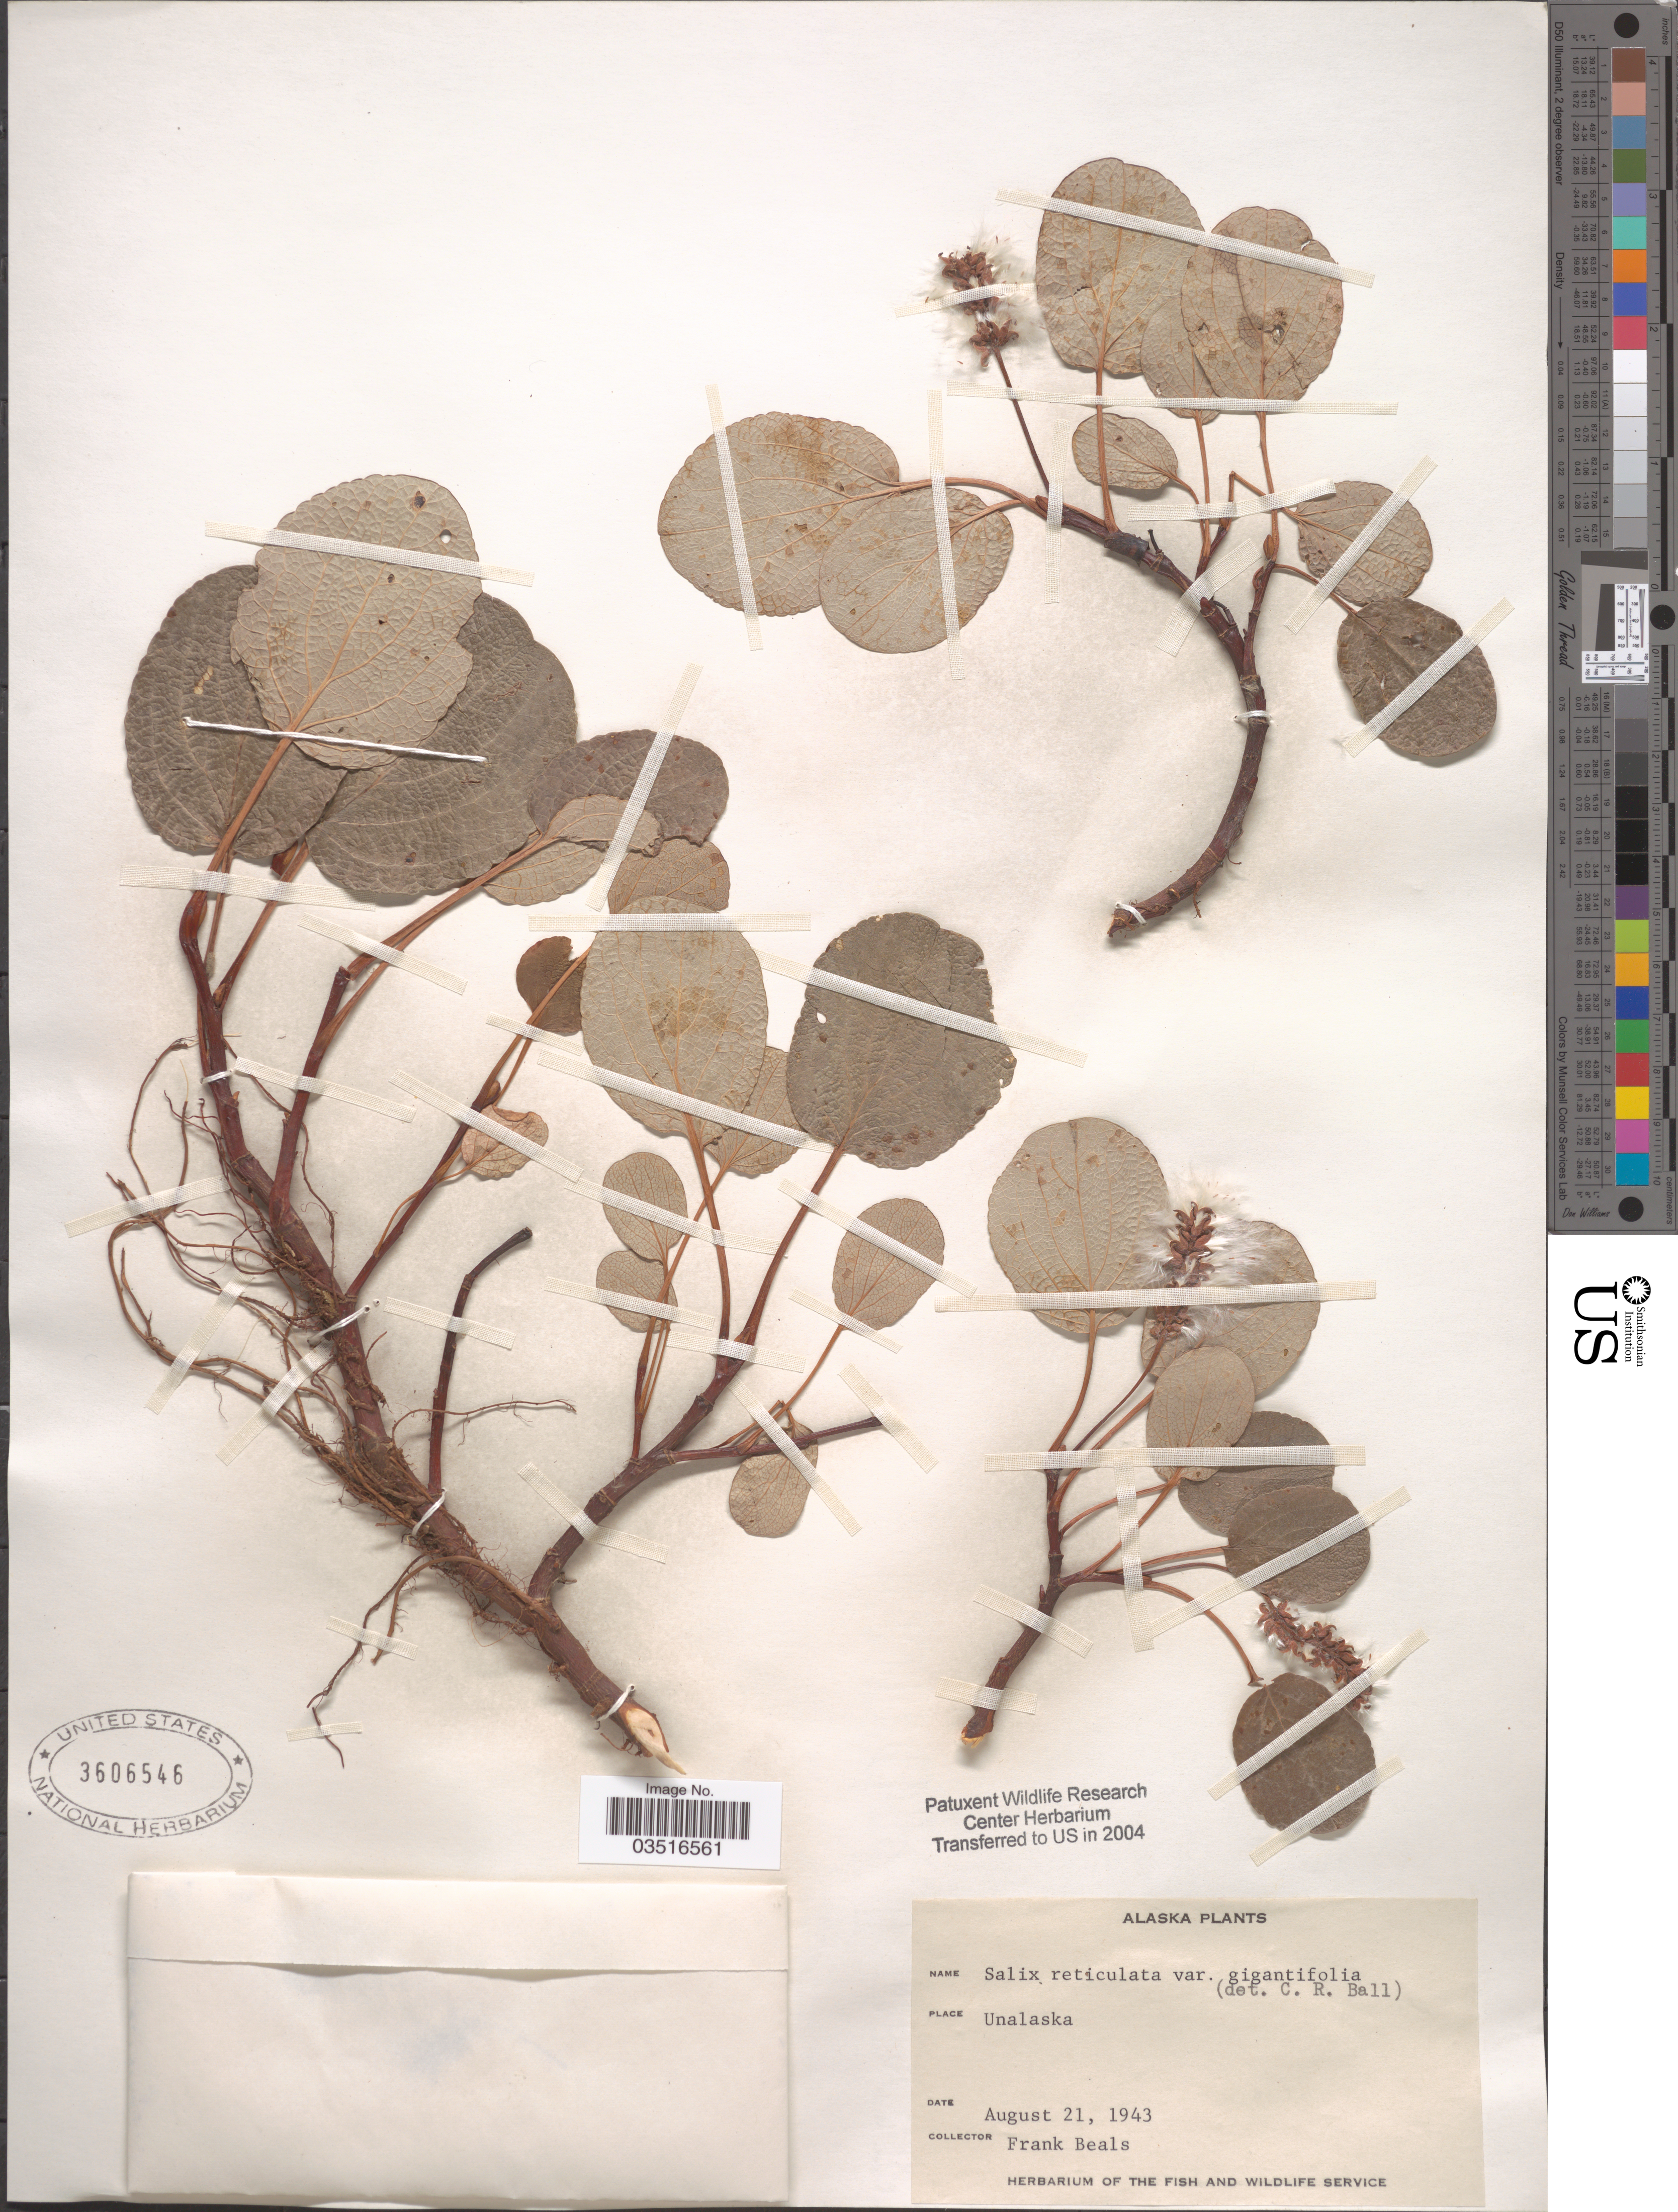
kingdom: Plantae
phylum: Tracheophyta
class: Magnoliopsida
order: Malpighiales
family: Salicaceae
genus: Salix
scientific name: Salix reticulata var. gigantifolia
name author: C.R. Ball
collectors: F. Beals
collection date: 1943-08-21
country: United States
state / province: Alaska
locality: Unalaska.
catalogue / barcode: US 3606546